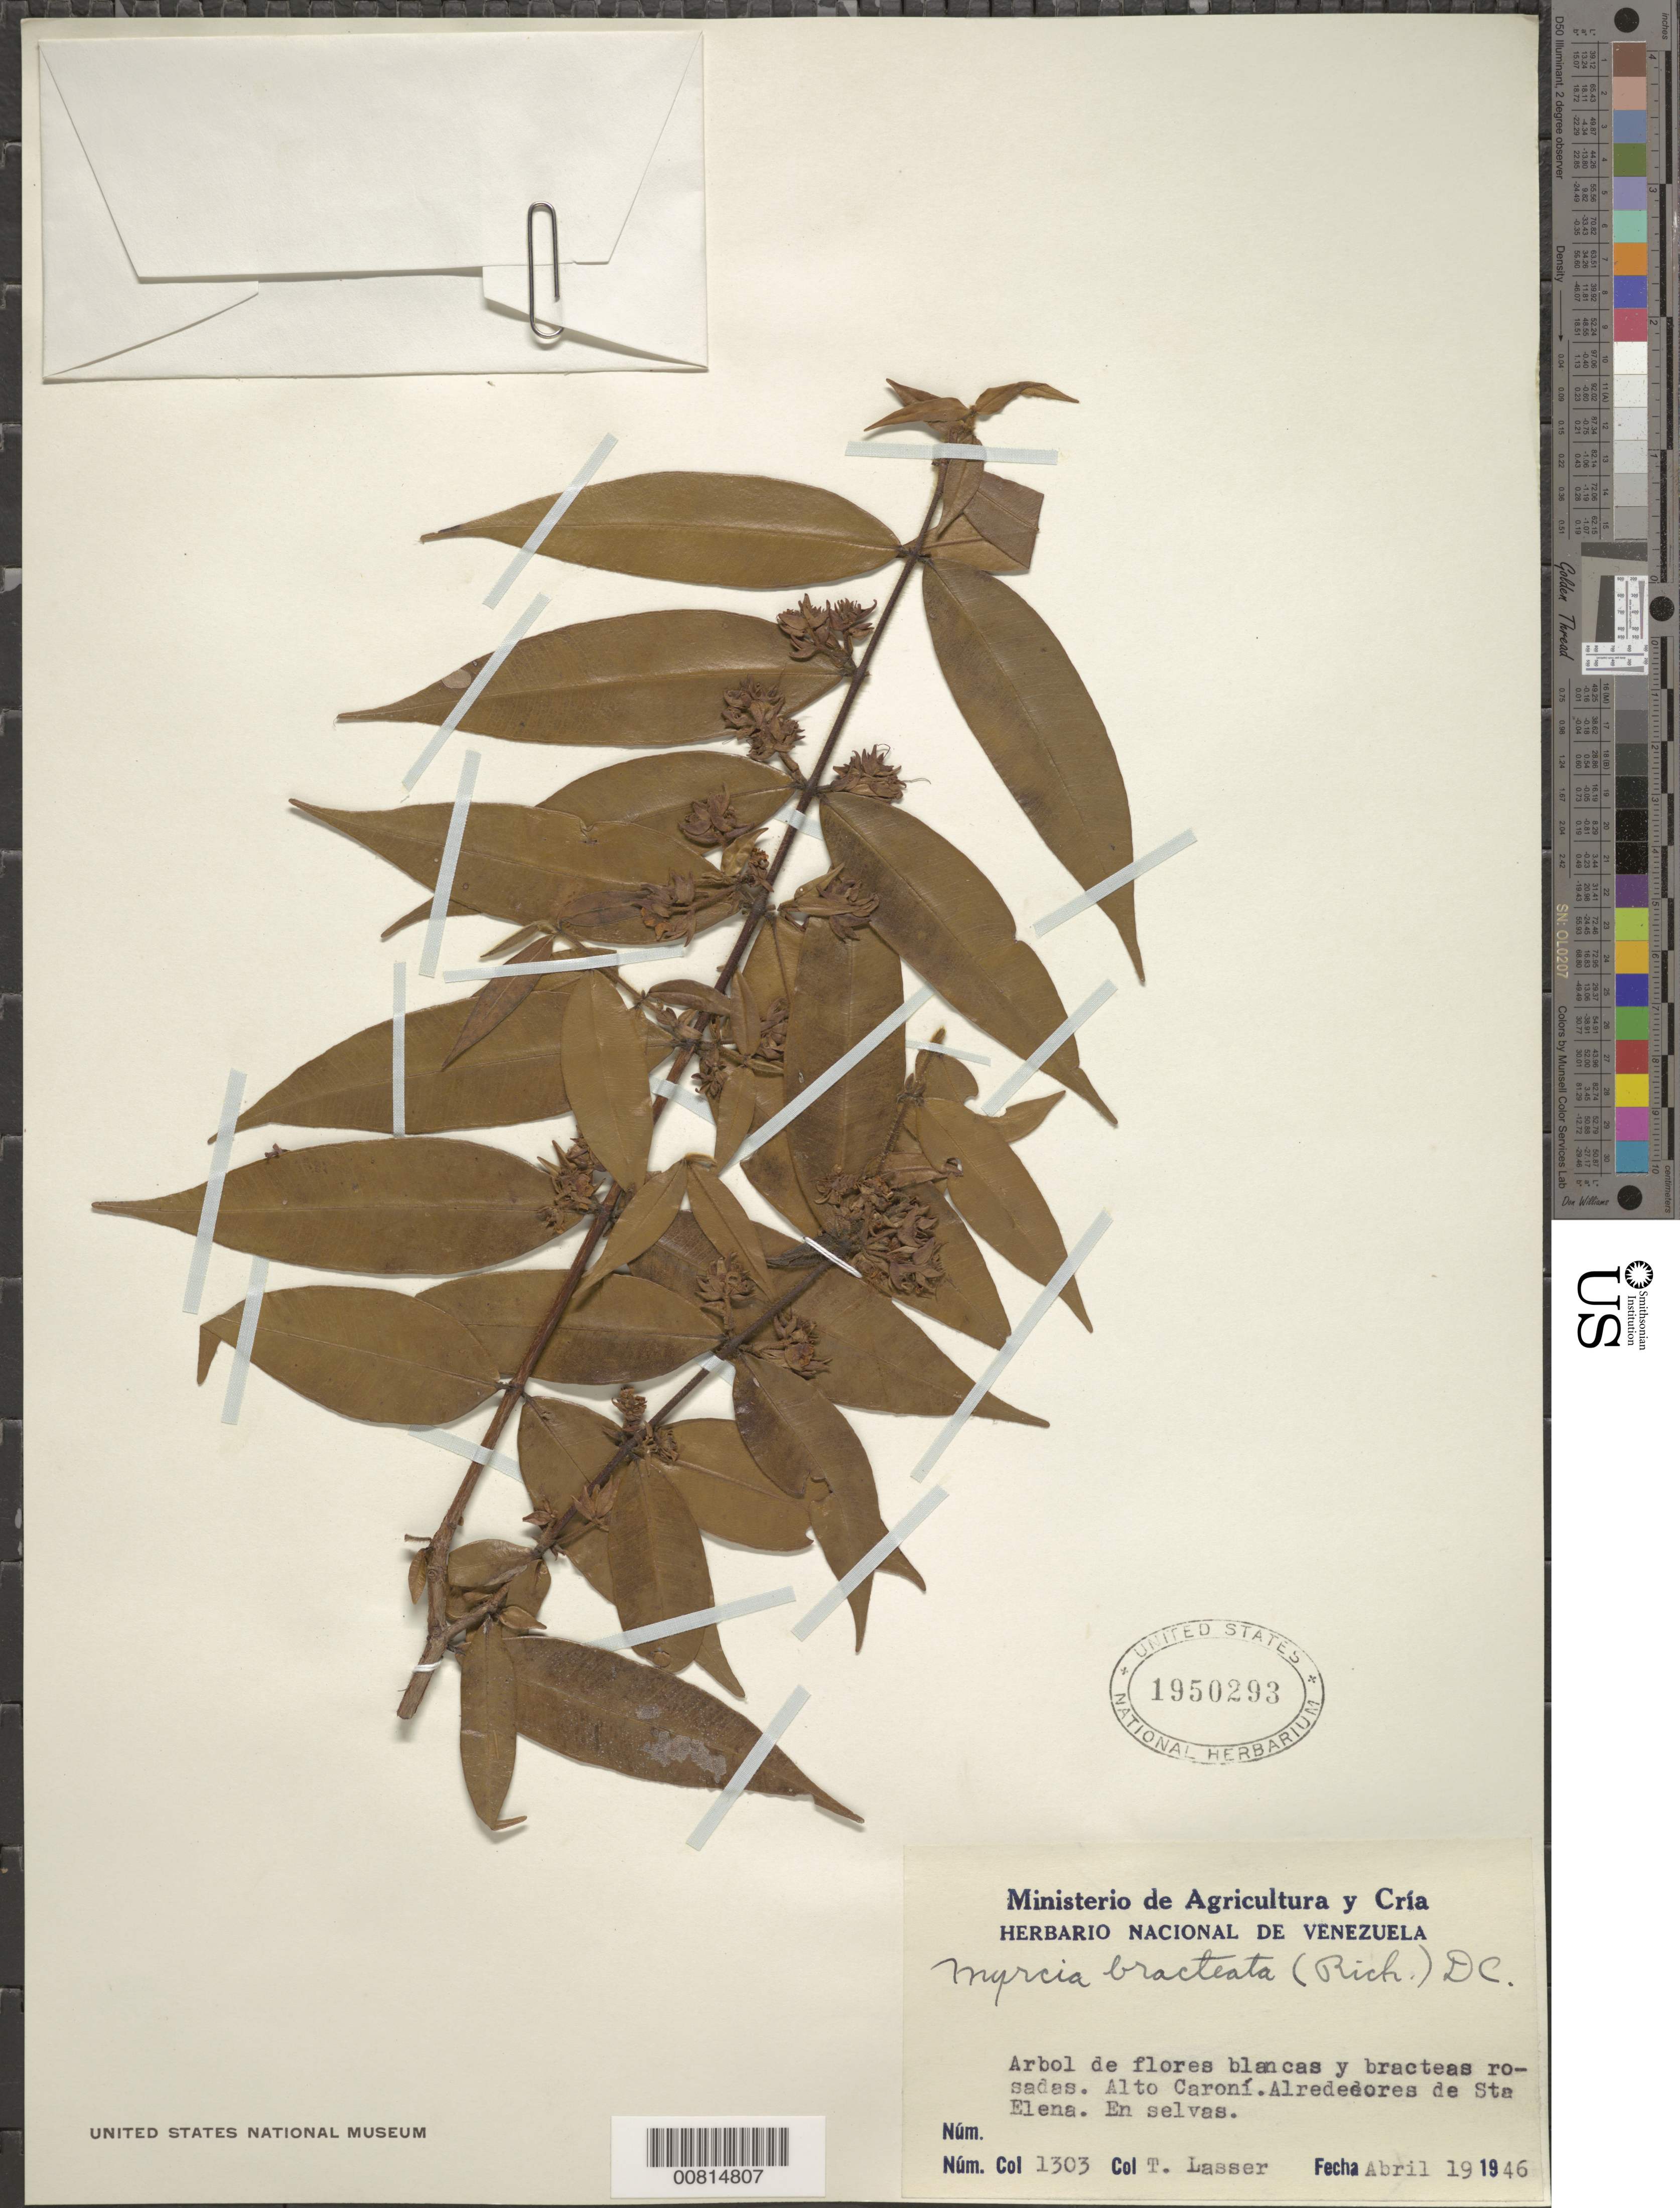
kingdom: Plantae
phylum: Tracheophyta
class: Magnoliopsida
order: Myrtales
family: Myrtaceae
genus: Myrcia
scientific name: Myrcia bracteata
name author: (Rich.) DC.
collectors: T. Lasser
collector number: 1303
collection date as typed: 19-Apr-46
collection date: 1946-04-19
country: Venezuela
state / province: Bolívar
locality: Sta. Elena de Uairén, Alto Caroní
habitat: Selvas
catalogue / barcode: US 1950293